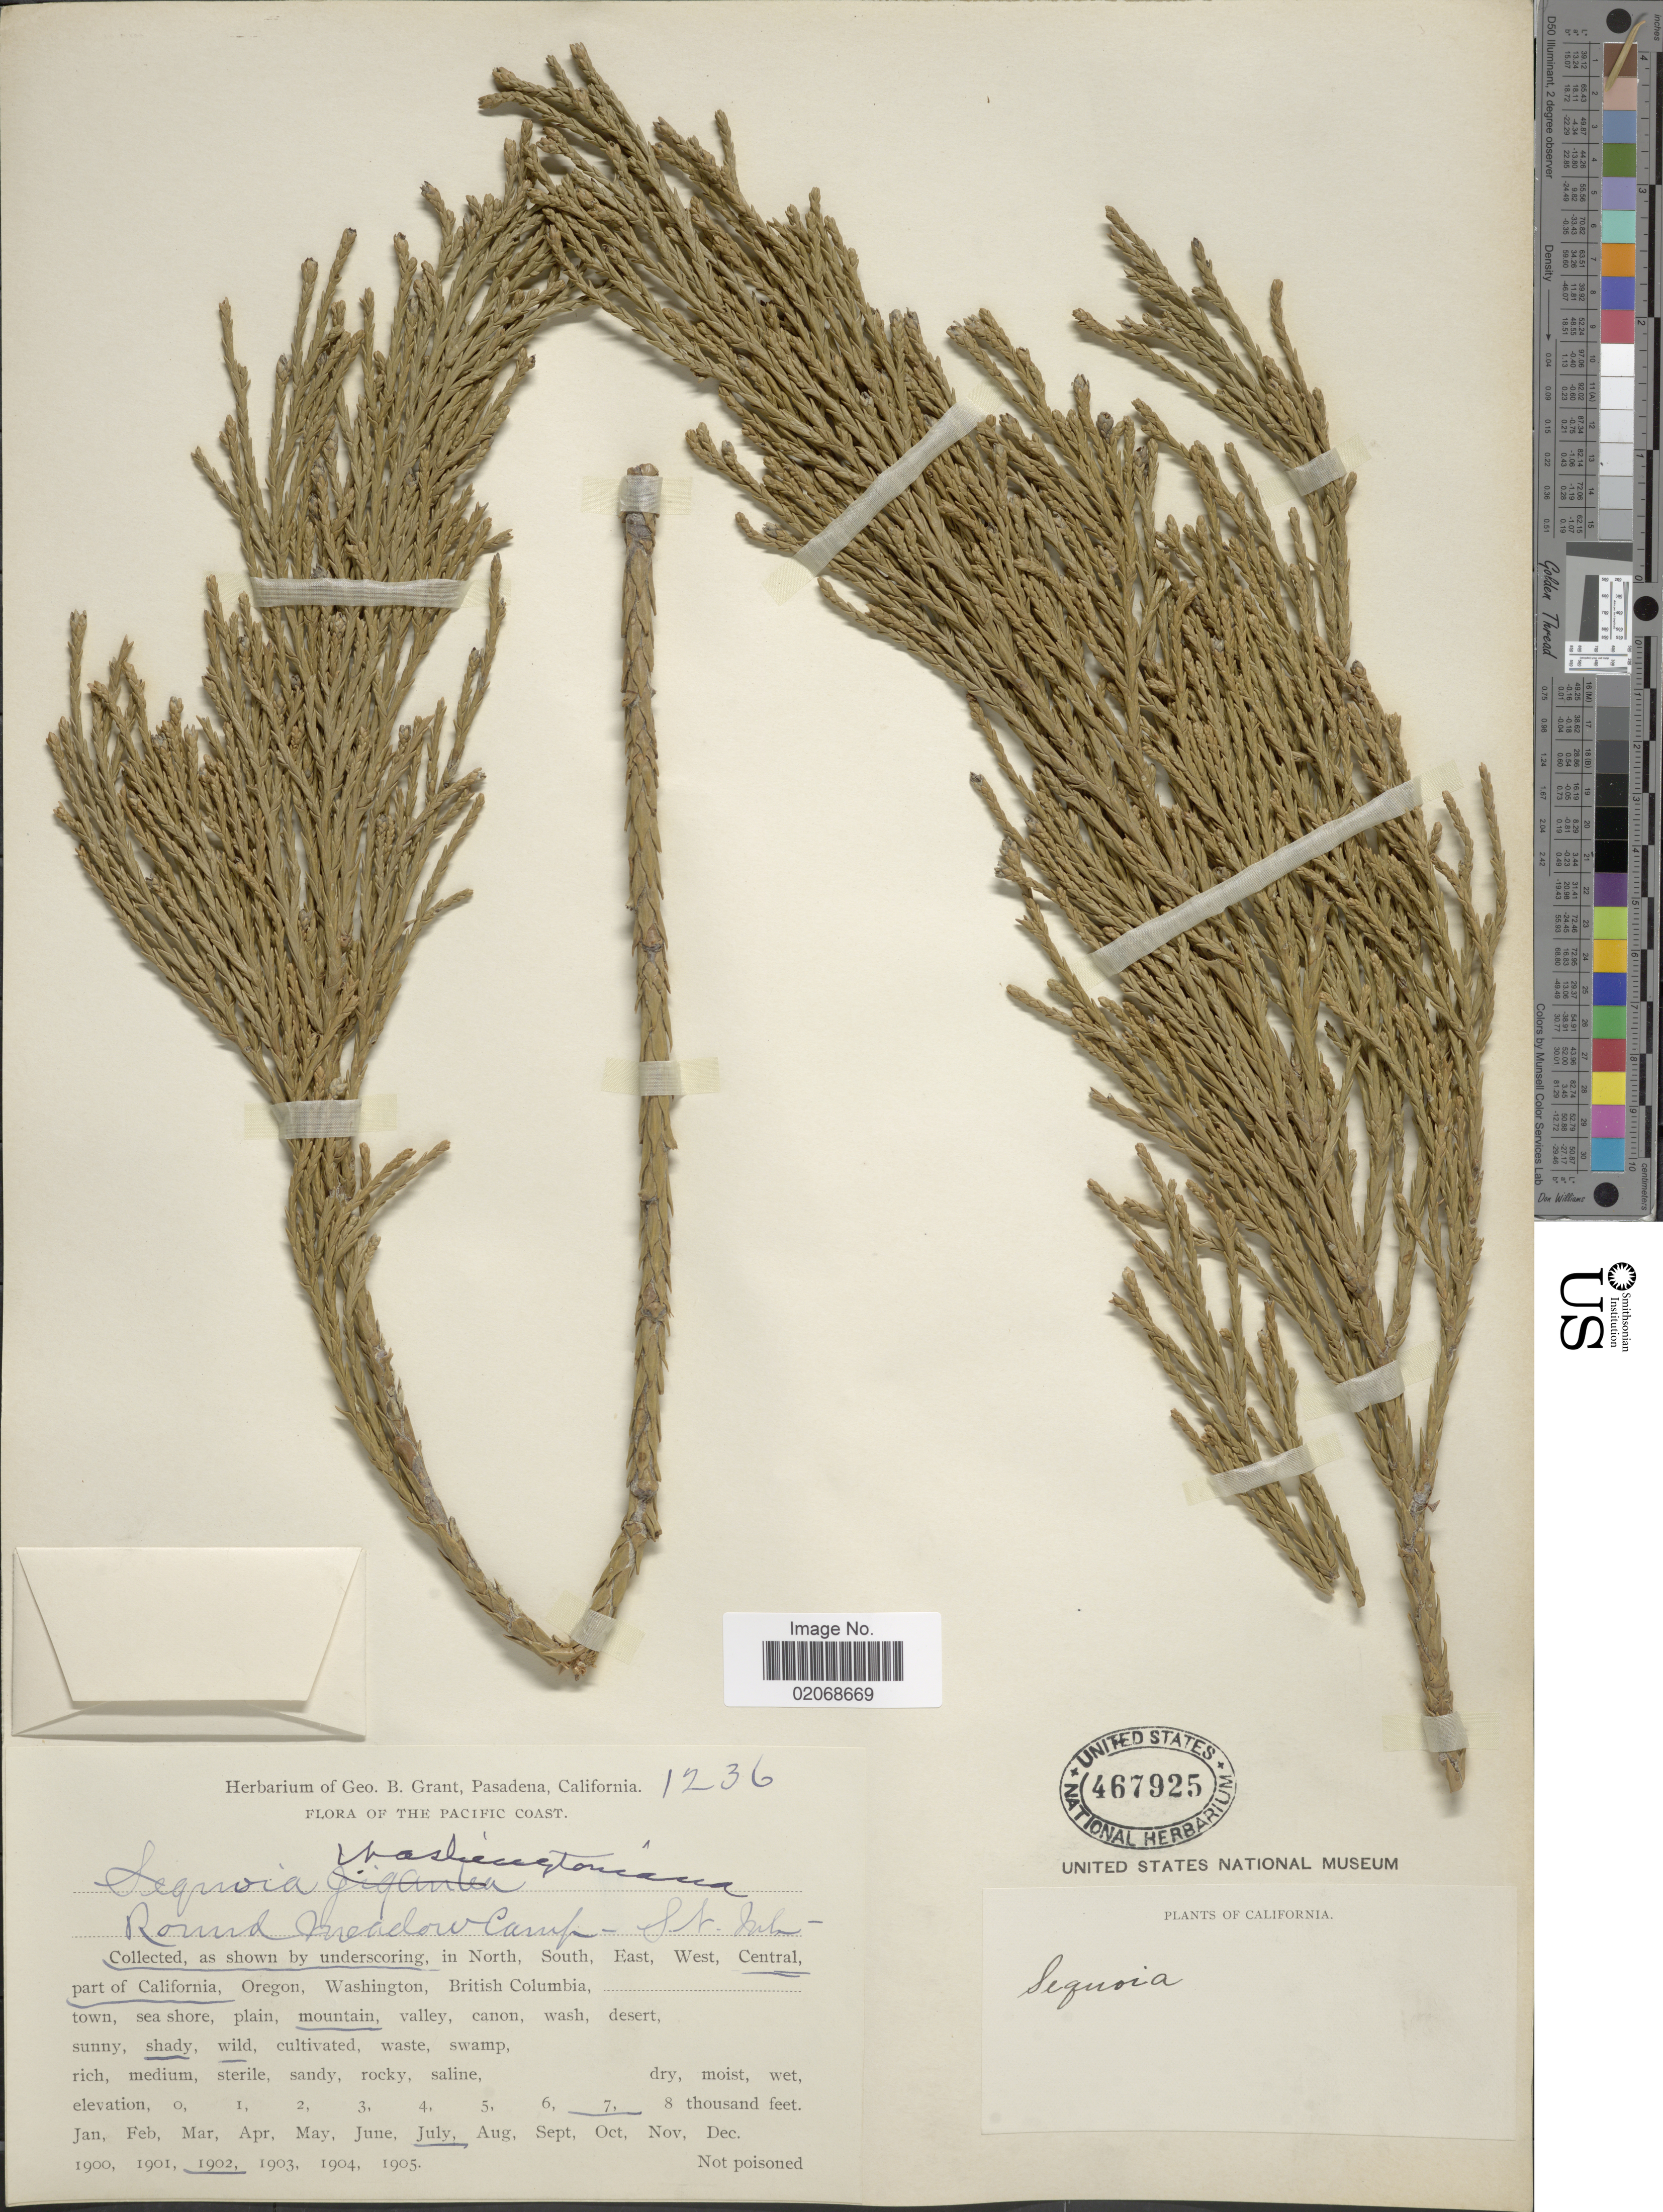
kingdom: Plantae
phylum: Tracheophyta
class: Pinopsida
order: Pinales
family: Cupressaceae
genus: Sequoia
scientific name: Sequoia gigantea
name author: (Lindl.) Decne.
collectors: ex herb. Geo. B. Grant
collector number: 1236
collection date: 1902-07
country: United States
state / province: California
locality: Central part of California. Pacific Coast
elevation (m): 2134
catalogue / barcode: US 467925